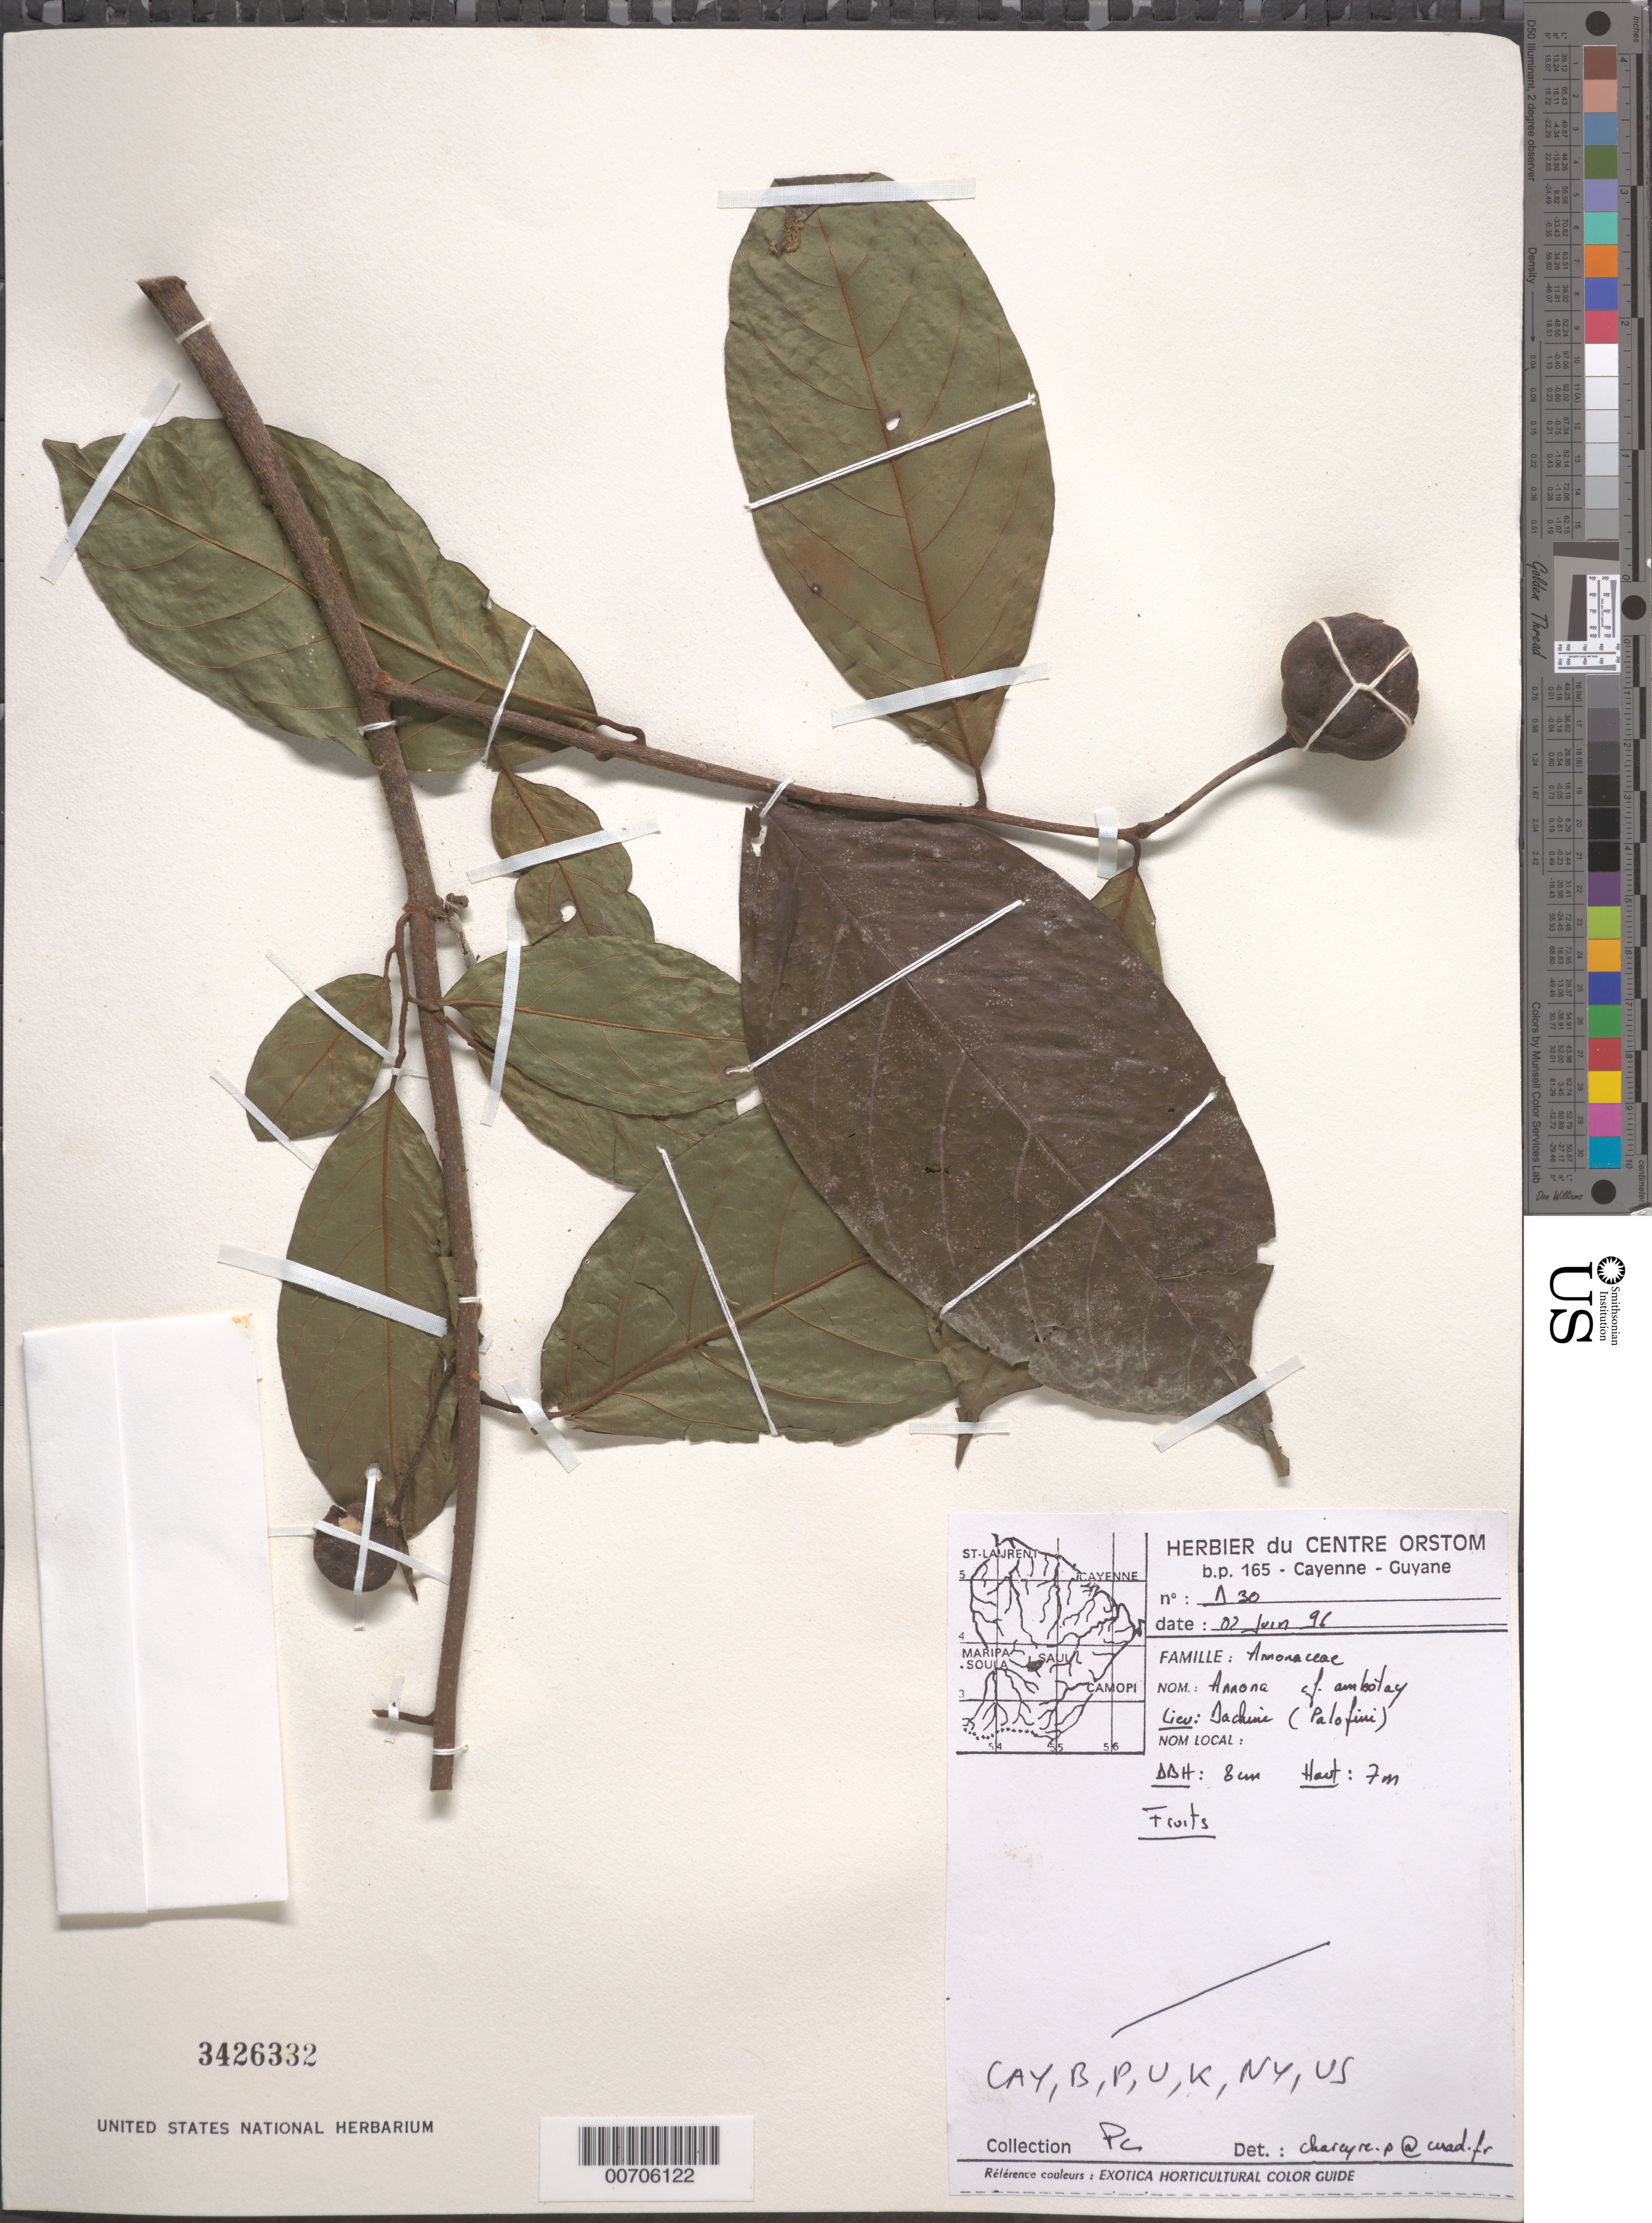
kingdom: Plantae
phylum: Tracheophyta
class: Magnoliopsida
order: Magnoliales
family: Annonaceae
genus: Annona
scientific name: Annona ambotay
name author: Aubl.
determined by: Chareyre, P.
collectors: P. Chareyre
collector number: D 30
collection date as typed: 2-Jun-96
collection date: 1996-06-02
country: French Guiana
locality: Dachine (Palofini)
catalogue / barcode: US 3426332